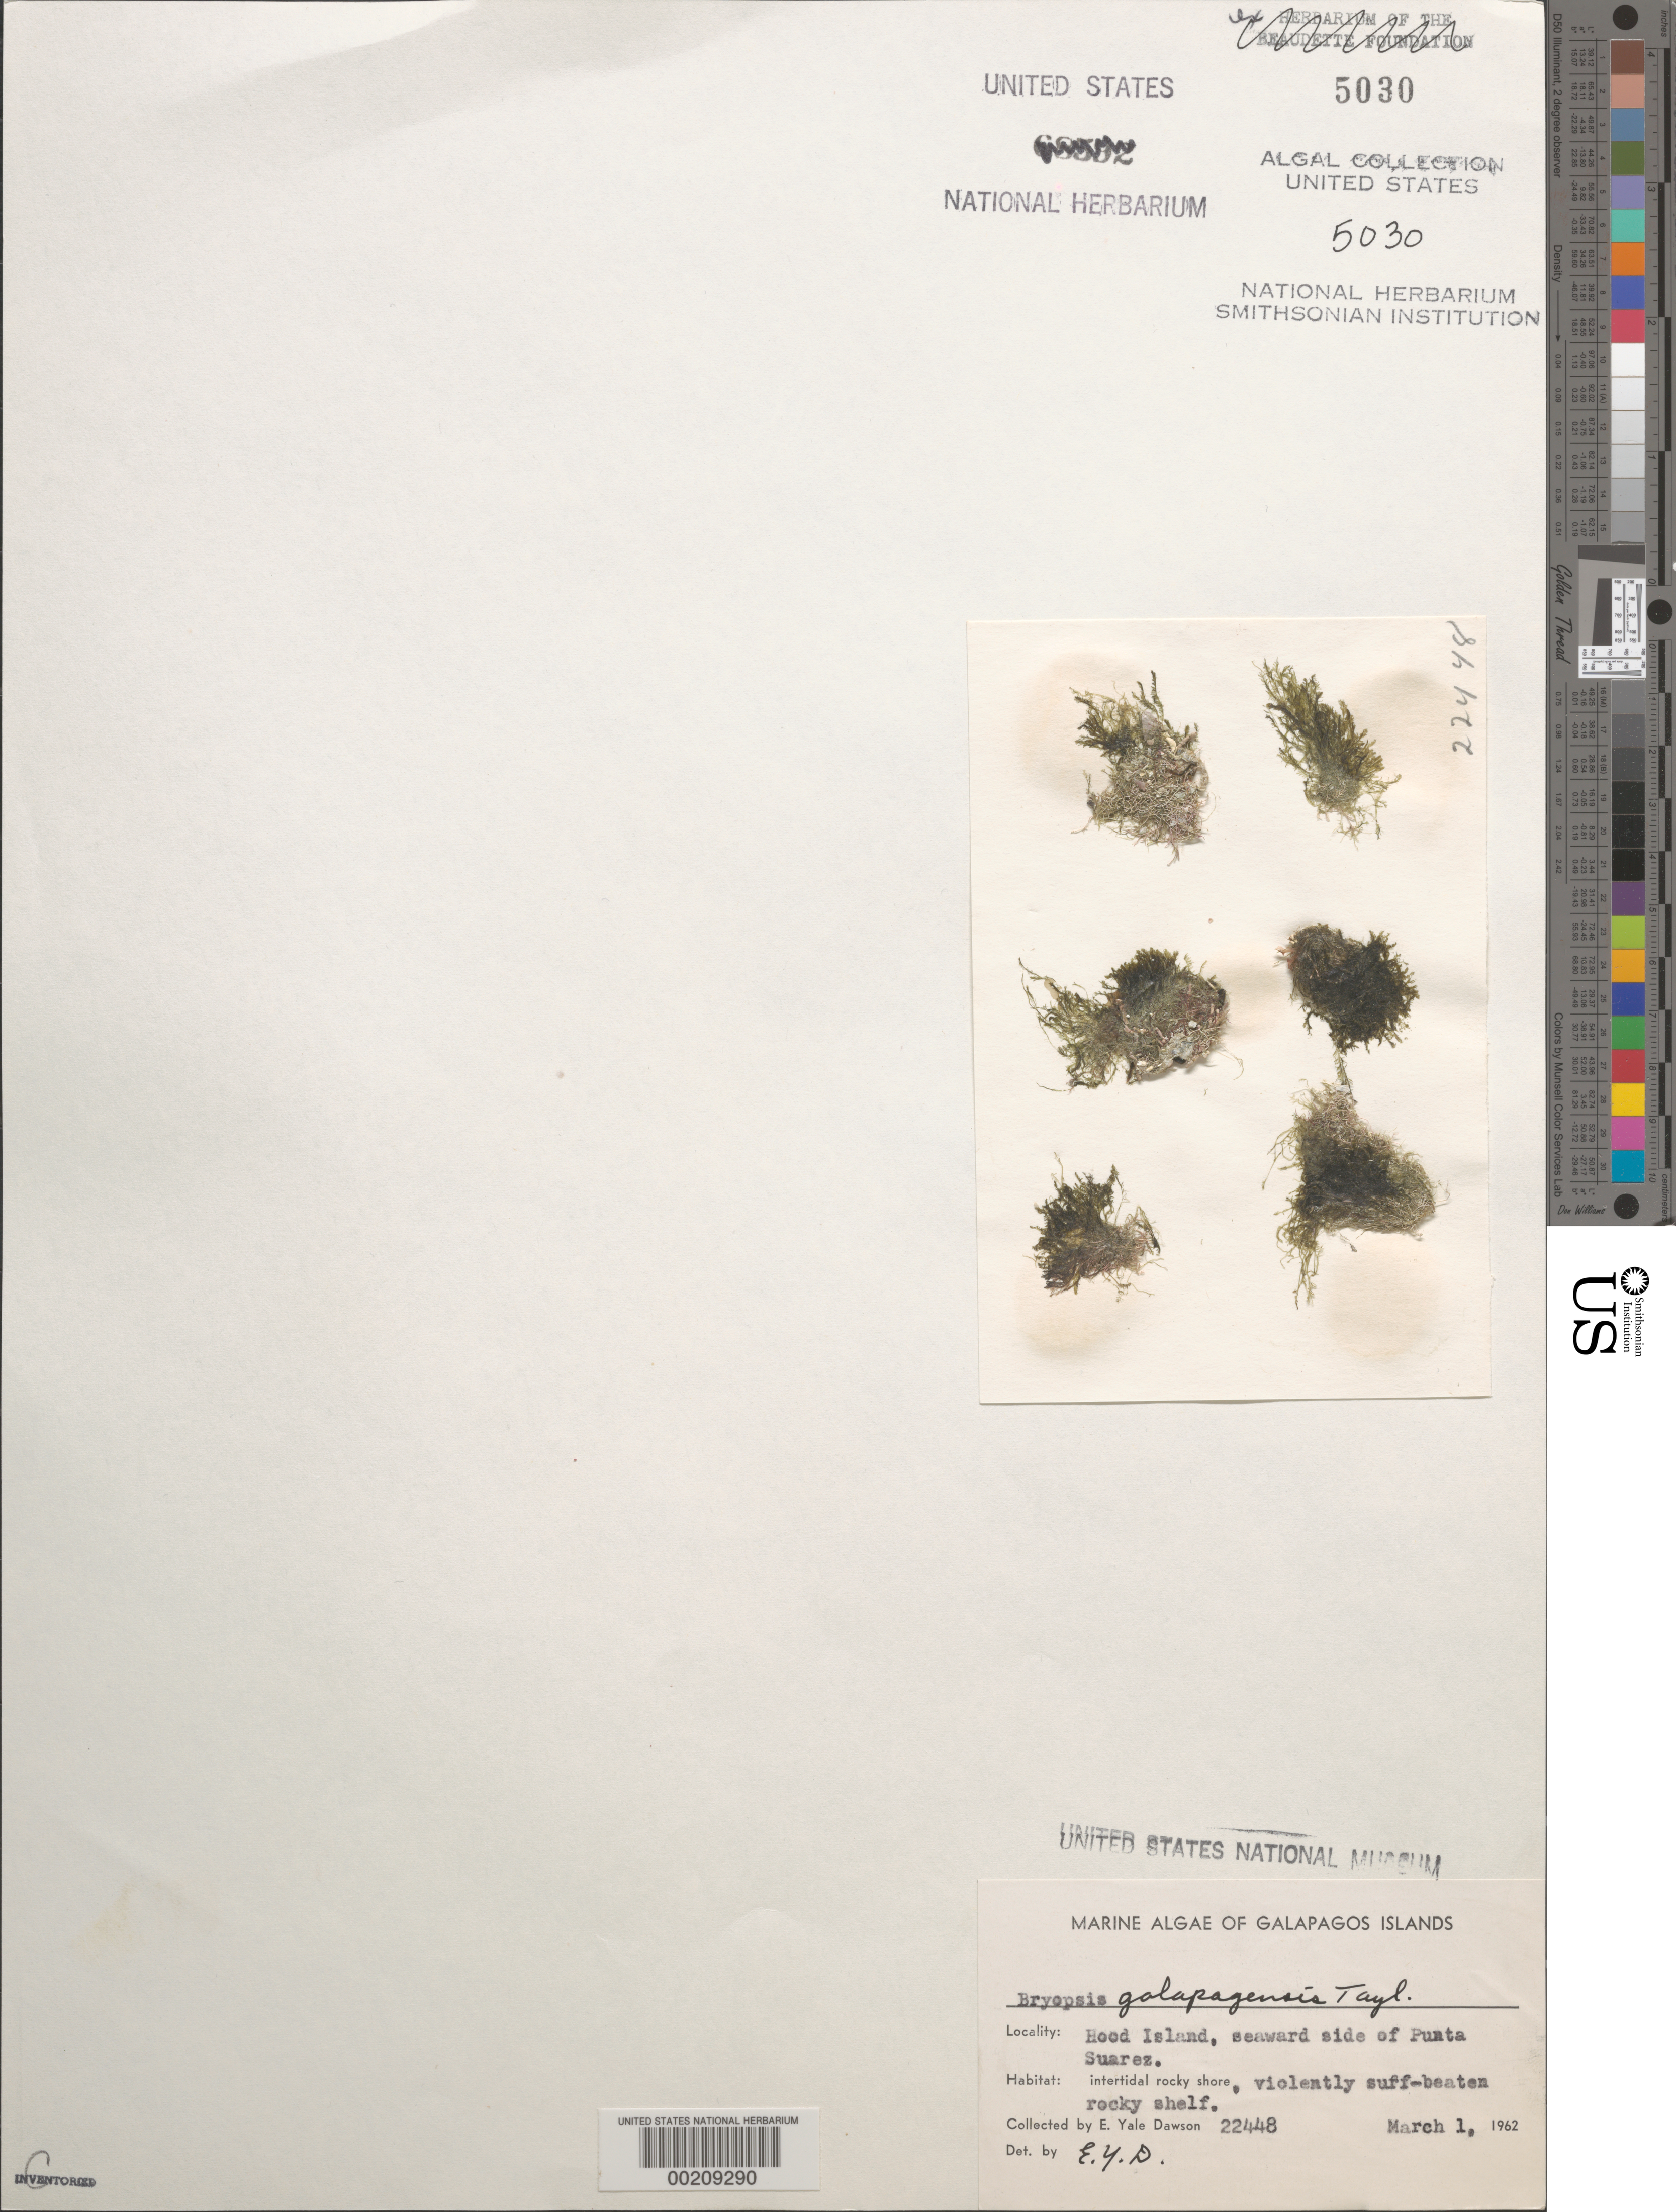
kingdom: Plantae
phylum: Chlorophyta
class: Ulvophyceae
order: Bryopsidales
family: Bryopsidaceae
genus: Bryopsis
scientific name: Bryopsis galapagensis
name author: W.R. Taylor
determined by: Dawson, E. Y.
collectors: E. Y. Dawson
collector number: EYD 22448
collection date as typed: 01 Mar 1962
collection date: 1962-03-01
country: Ecuador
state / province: Colón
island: Española [Hood]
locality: Punta Suarez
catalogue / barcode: US 5030